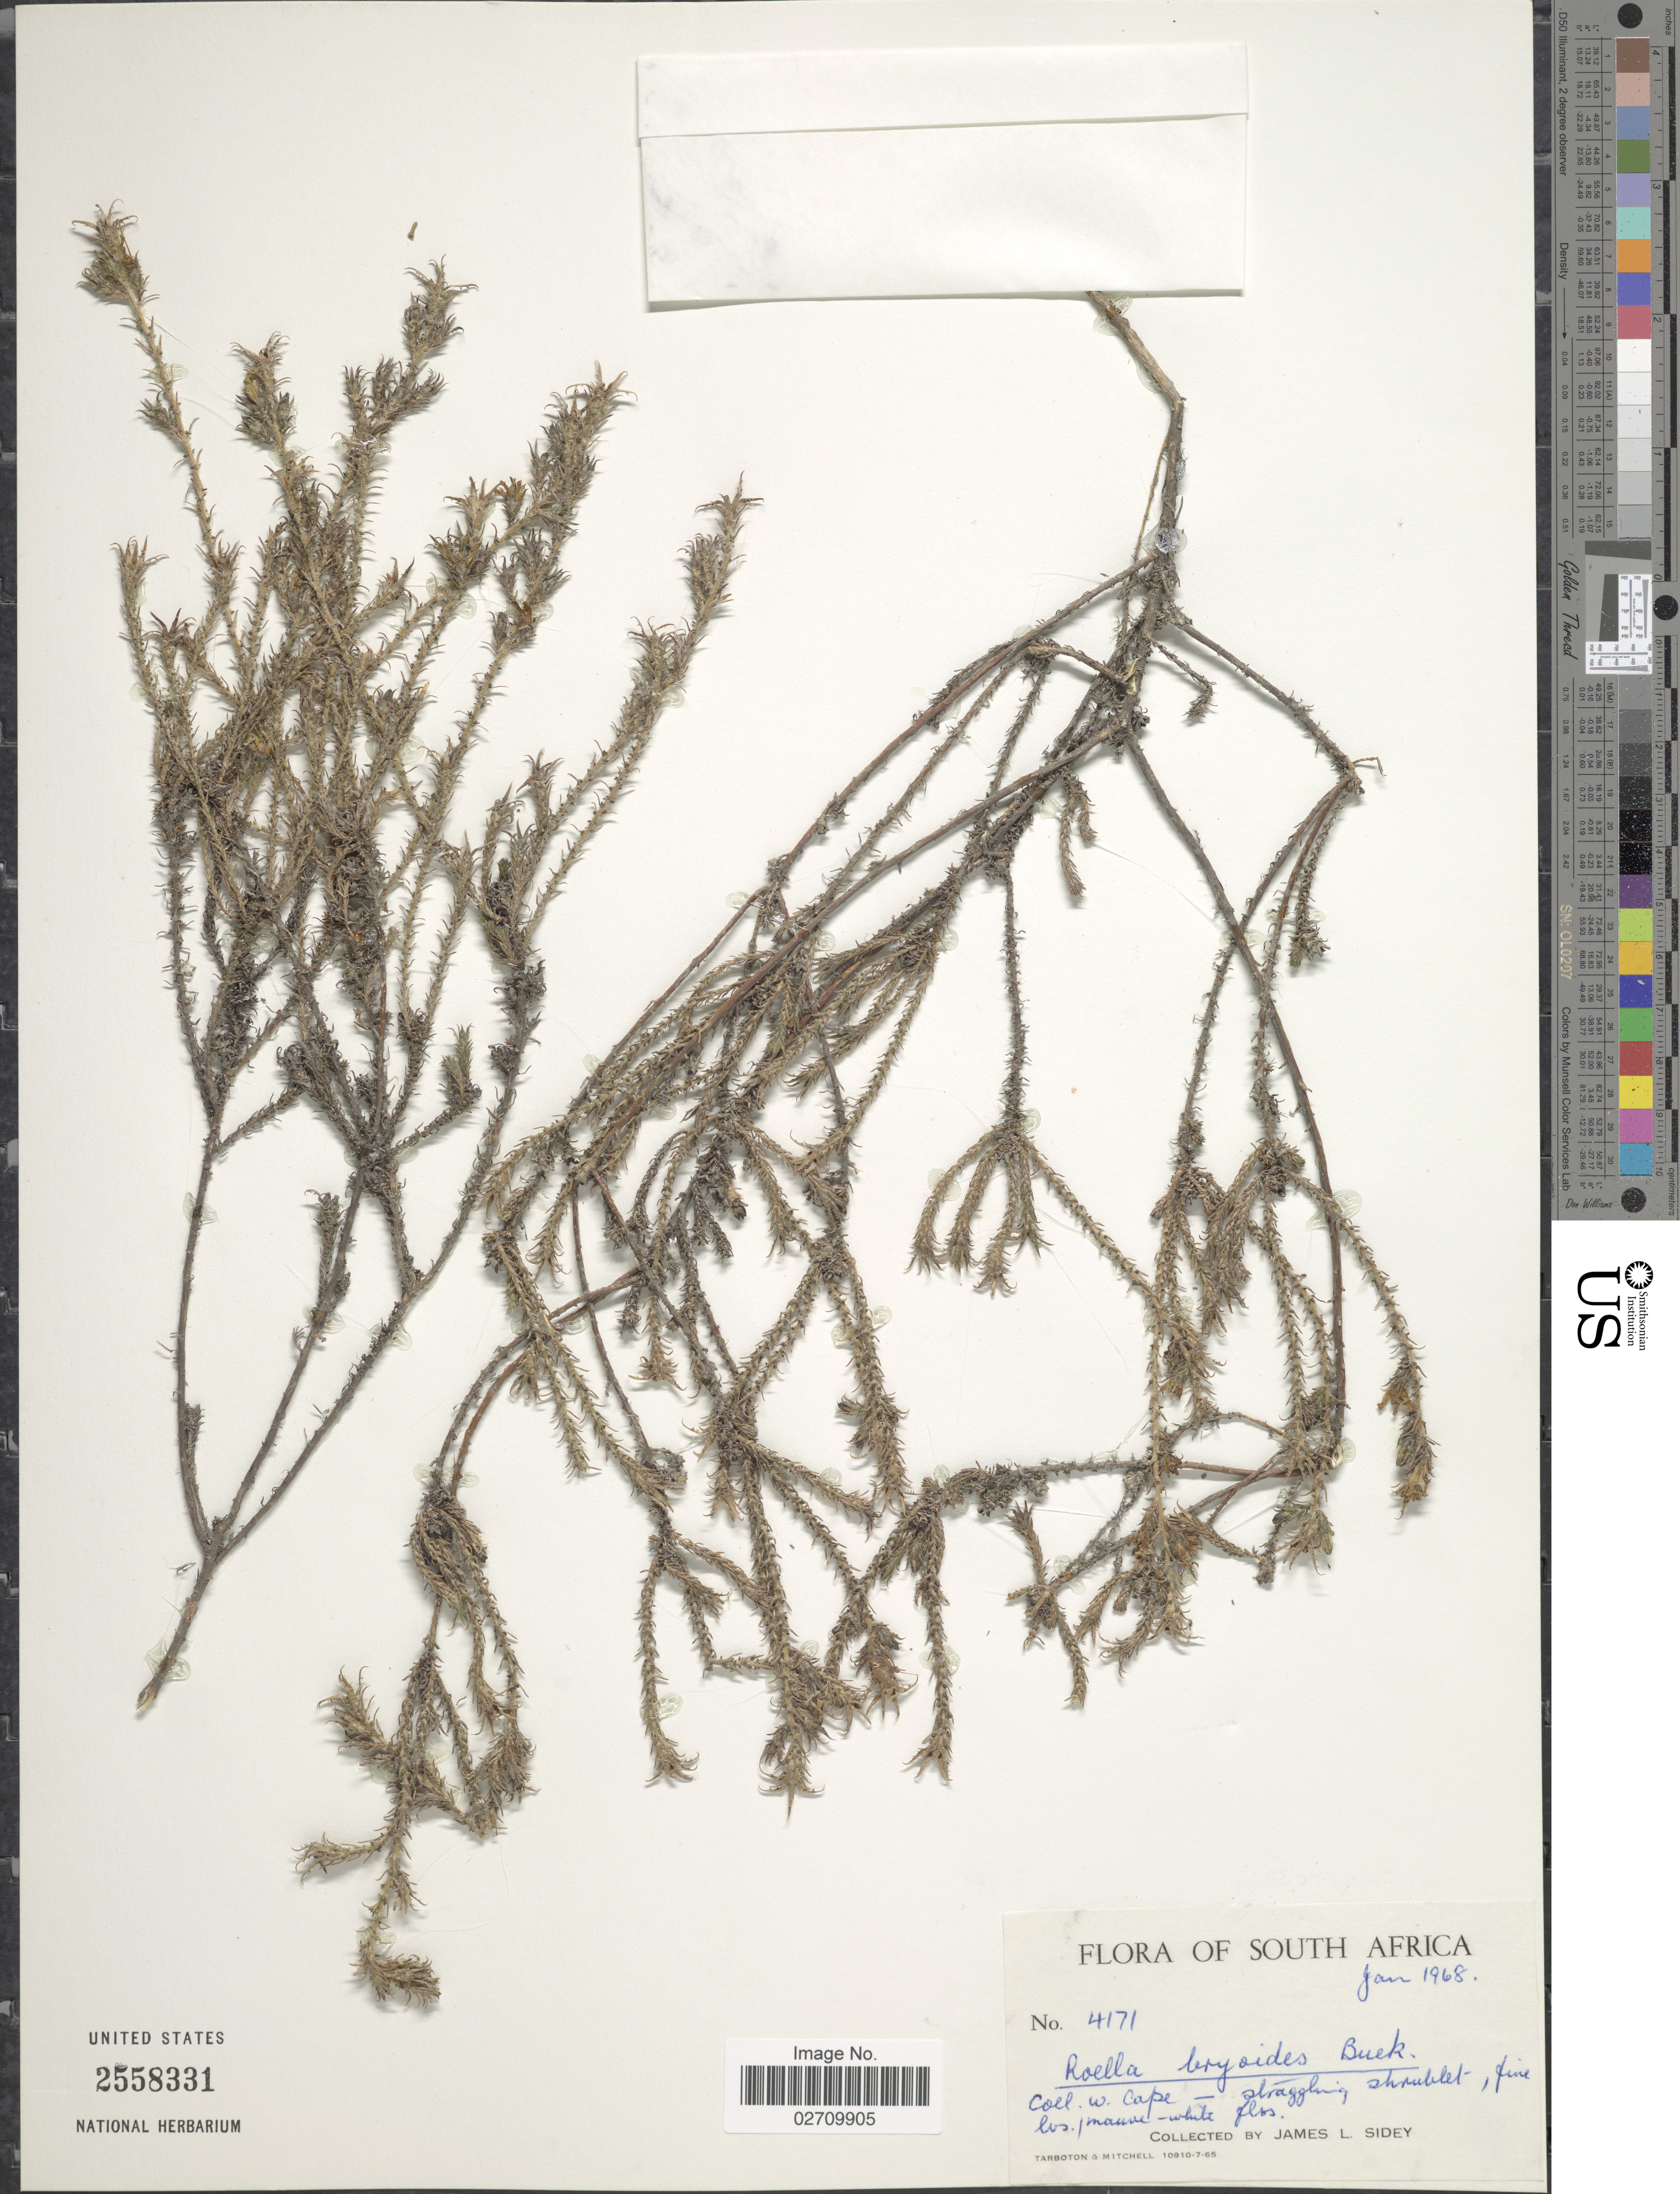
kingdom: Plantae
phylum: Tracheophyta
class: Magnoliopsida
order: Asterales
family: Campanulaceae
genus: Roella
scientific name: Roella bryoides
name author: H. Buek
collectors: J. L. Sidey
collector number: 4171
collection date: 1968-01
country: South Africa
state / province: Western Cape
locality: W. Cape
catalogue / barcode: US 2558331